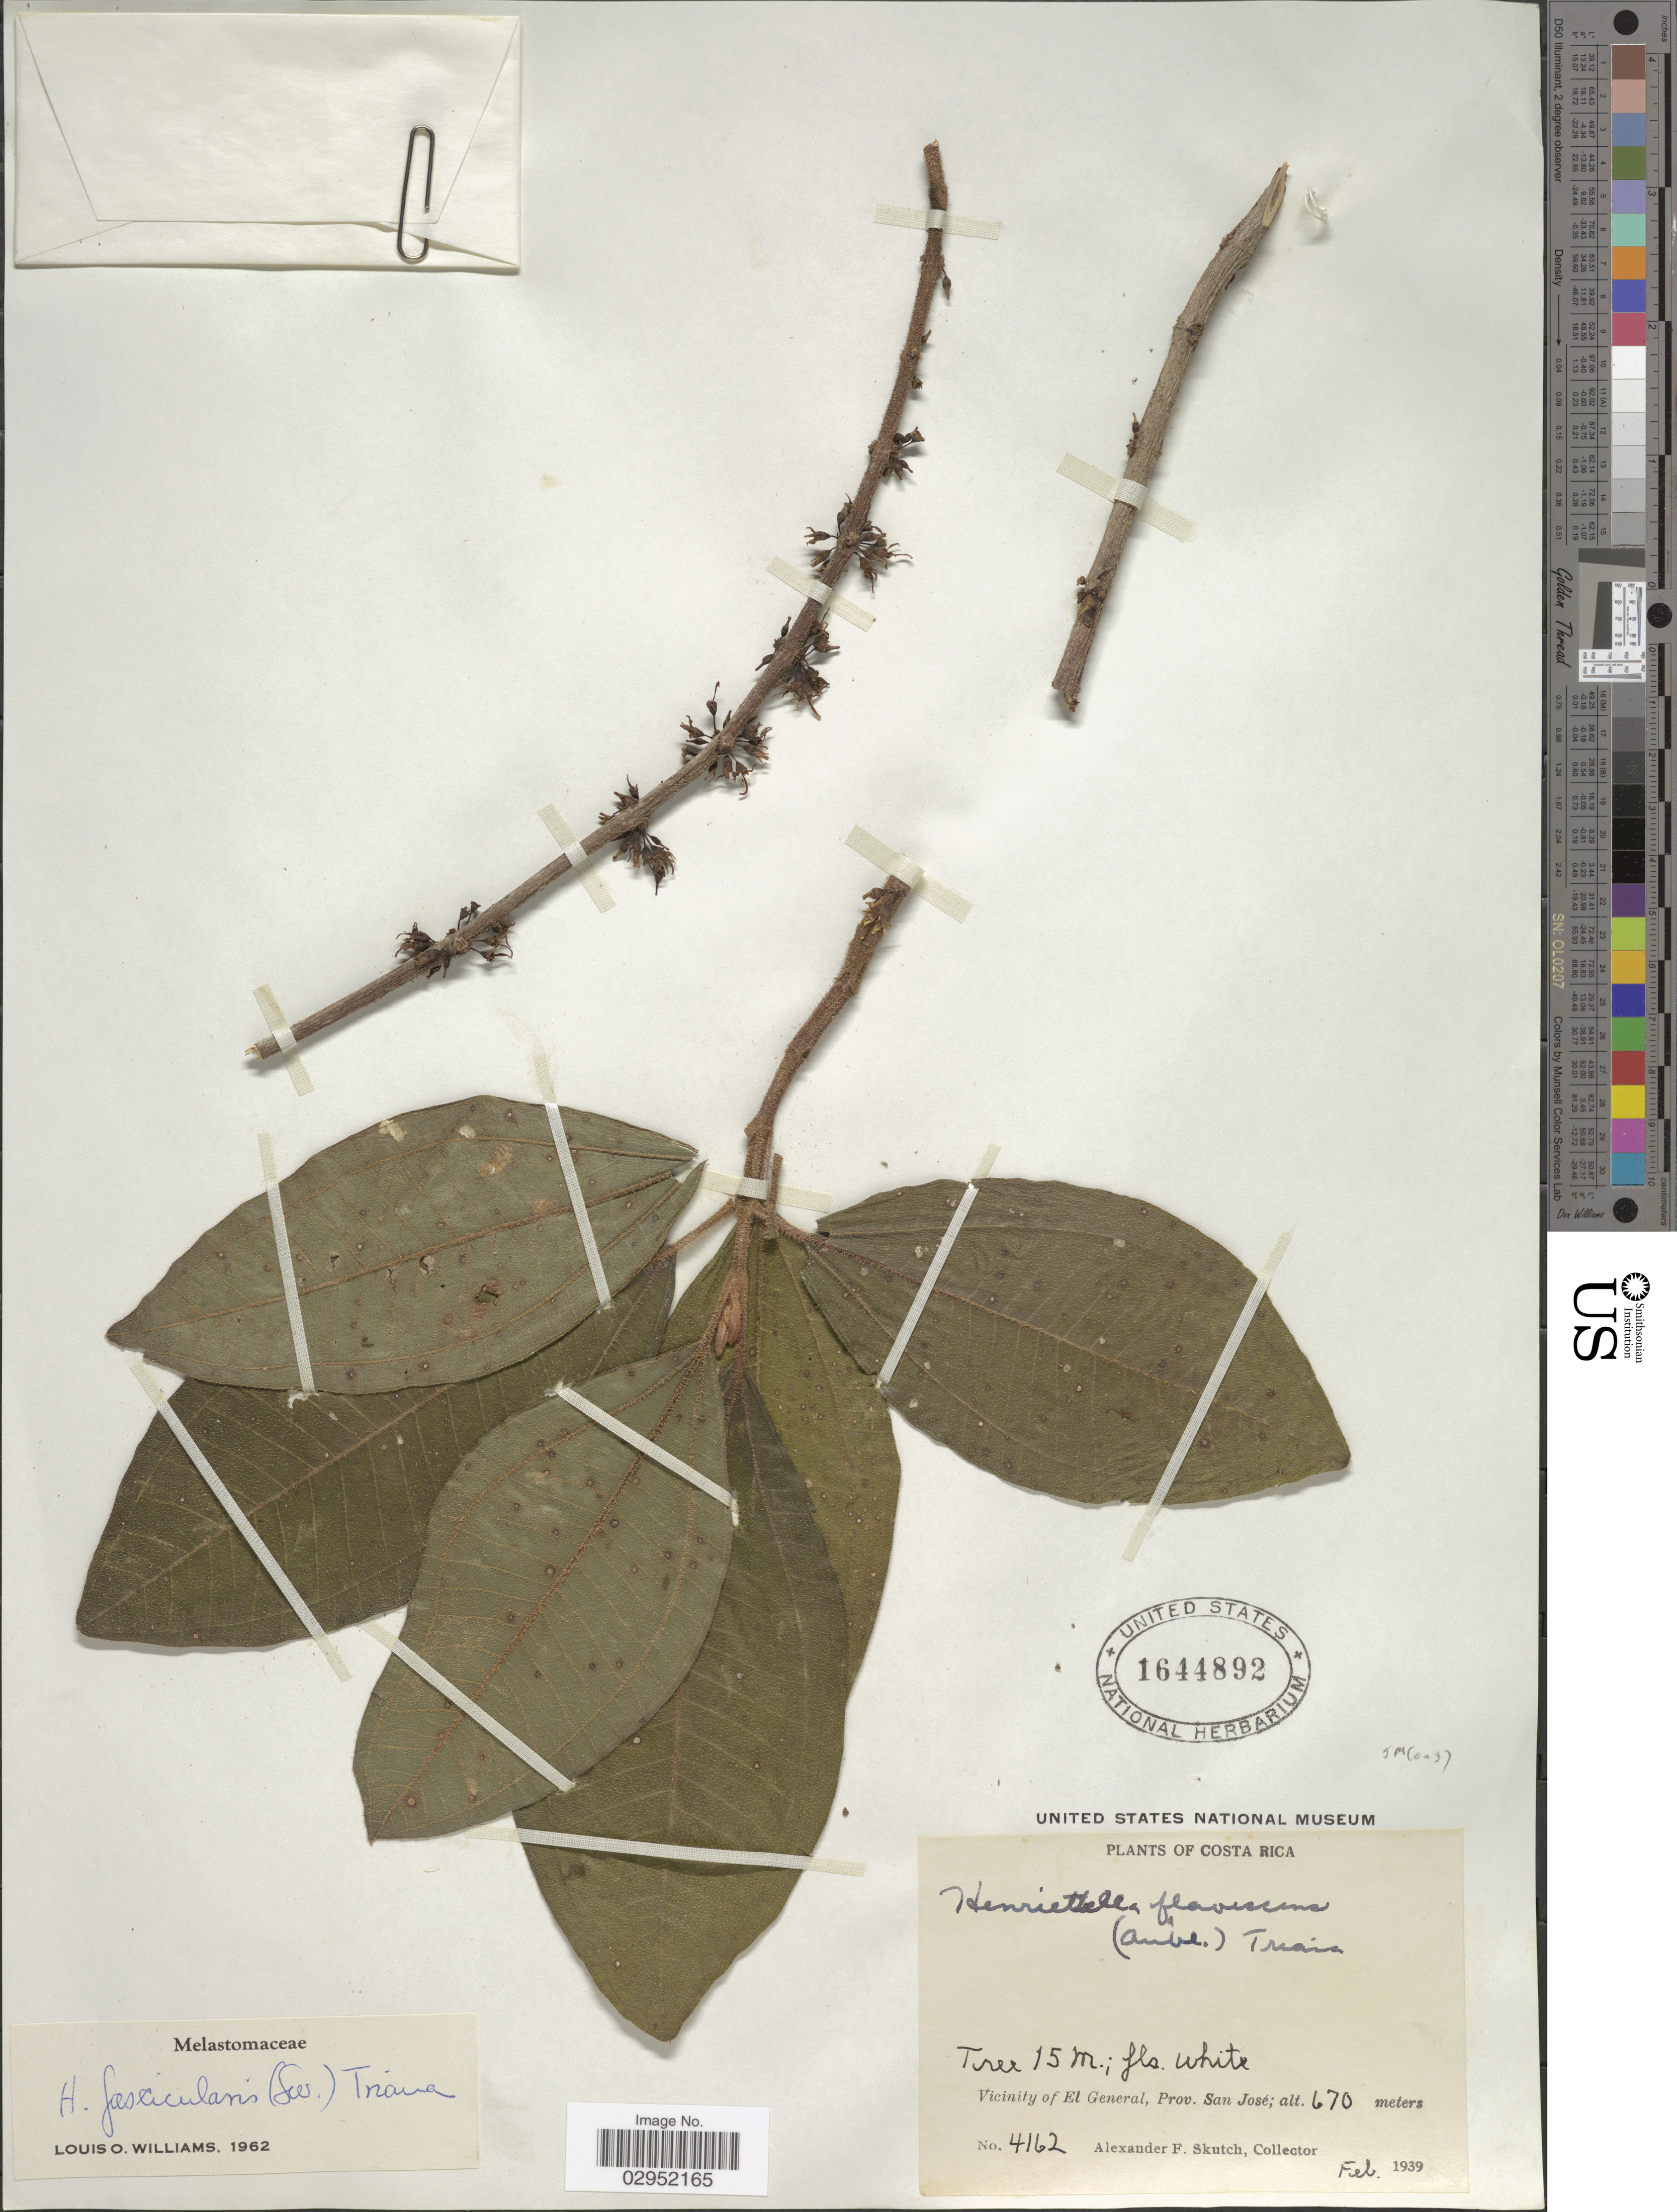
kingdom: Plantae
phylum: Tracheophyta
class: Magnoliopsida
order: Myrtales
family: Melastomataceae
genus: Henriettea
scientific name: Henriettea fascicularis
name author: (Sw.) M. Gómez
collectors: A. F. Skutch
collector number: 4162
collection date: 1939-02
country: Costa Rica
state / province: San José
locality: Vicinity of El General.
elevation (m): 670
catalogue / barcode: US 1644892